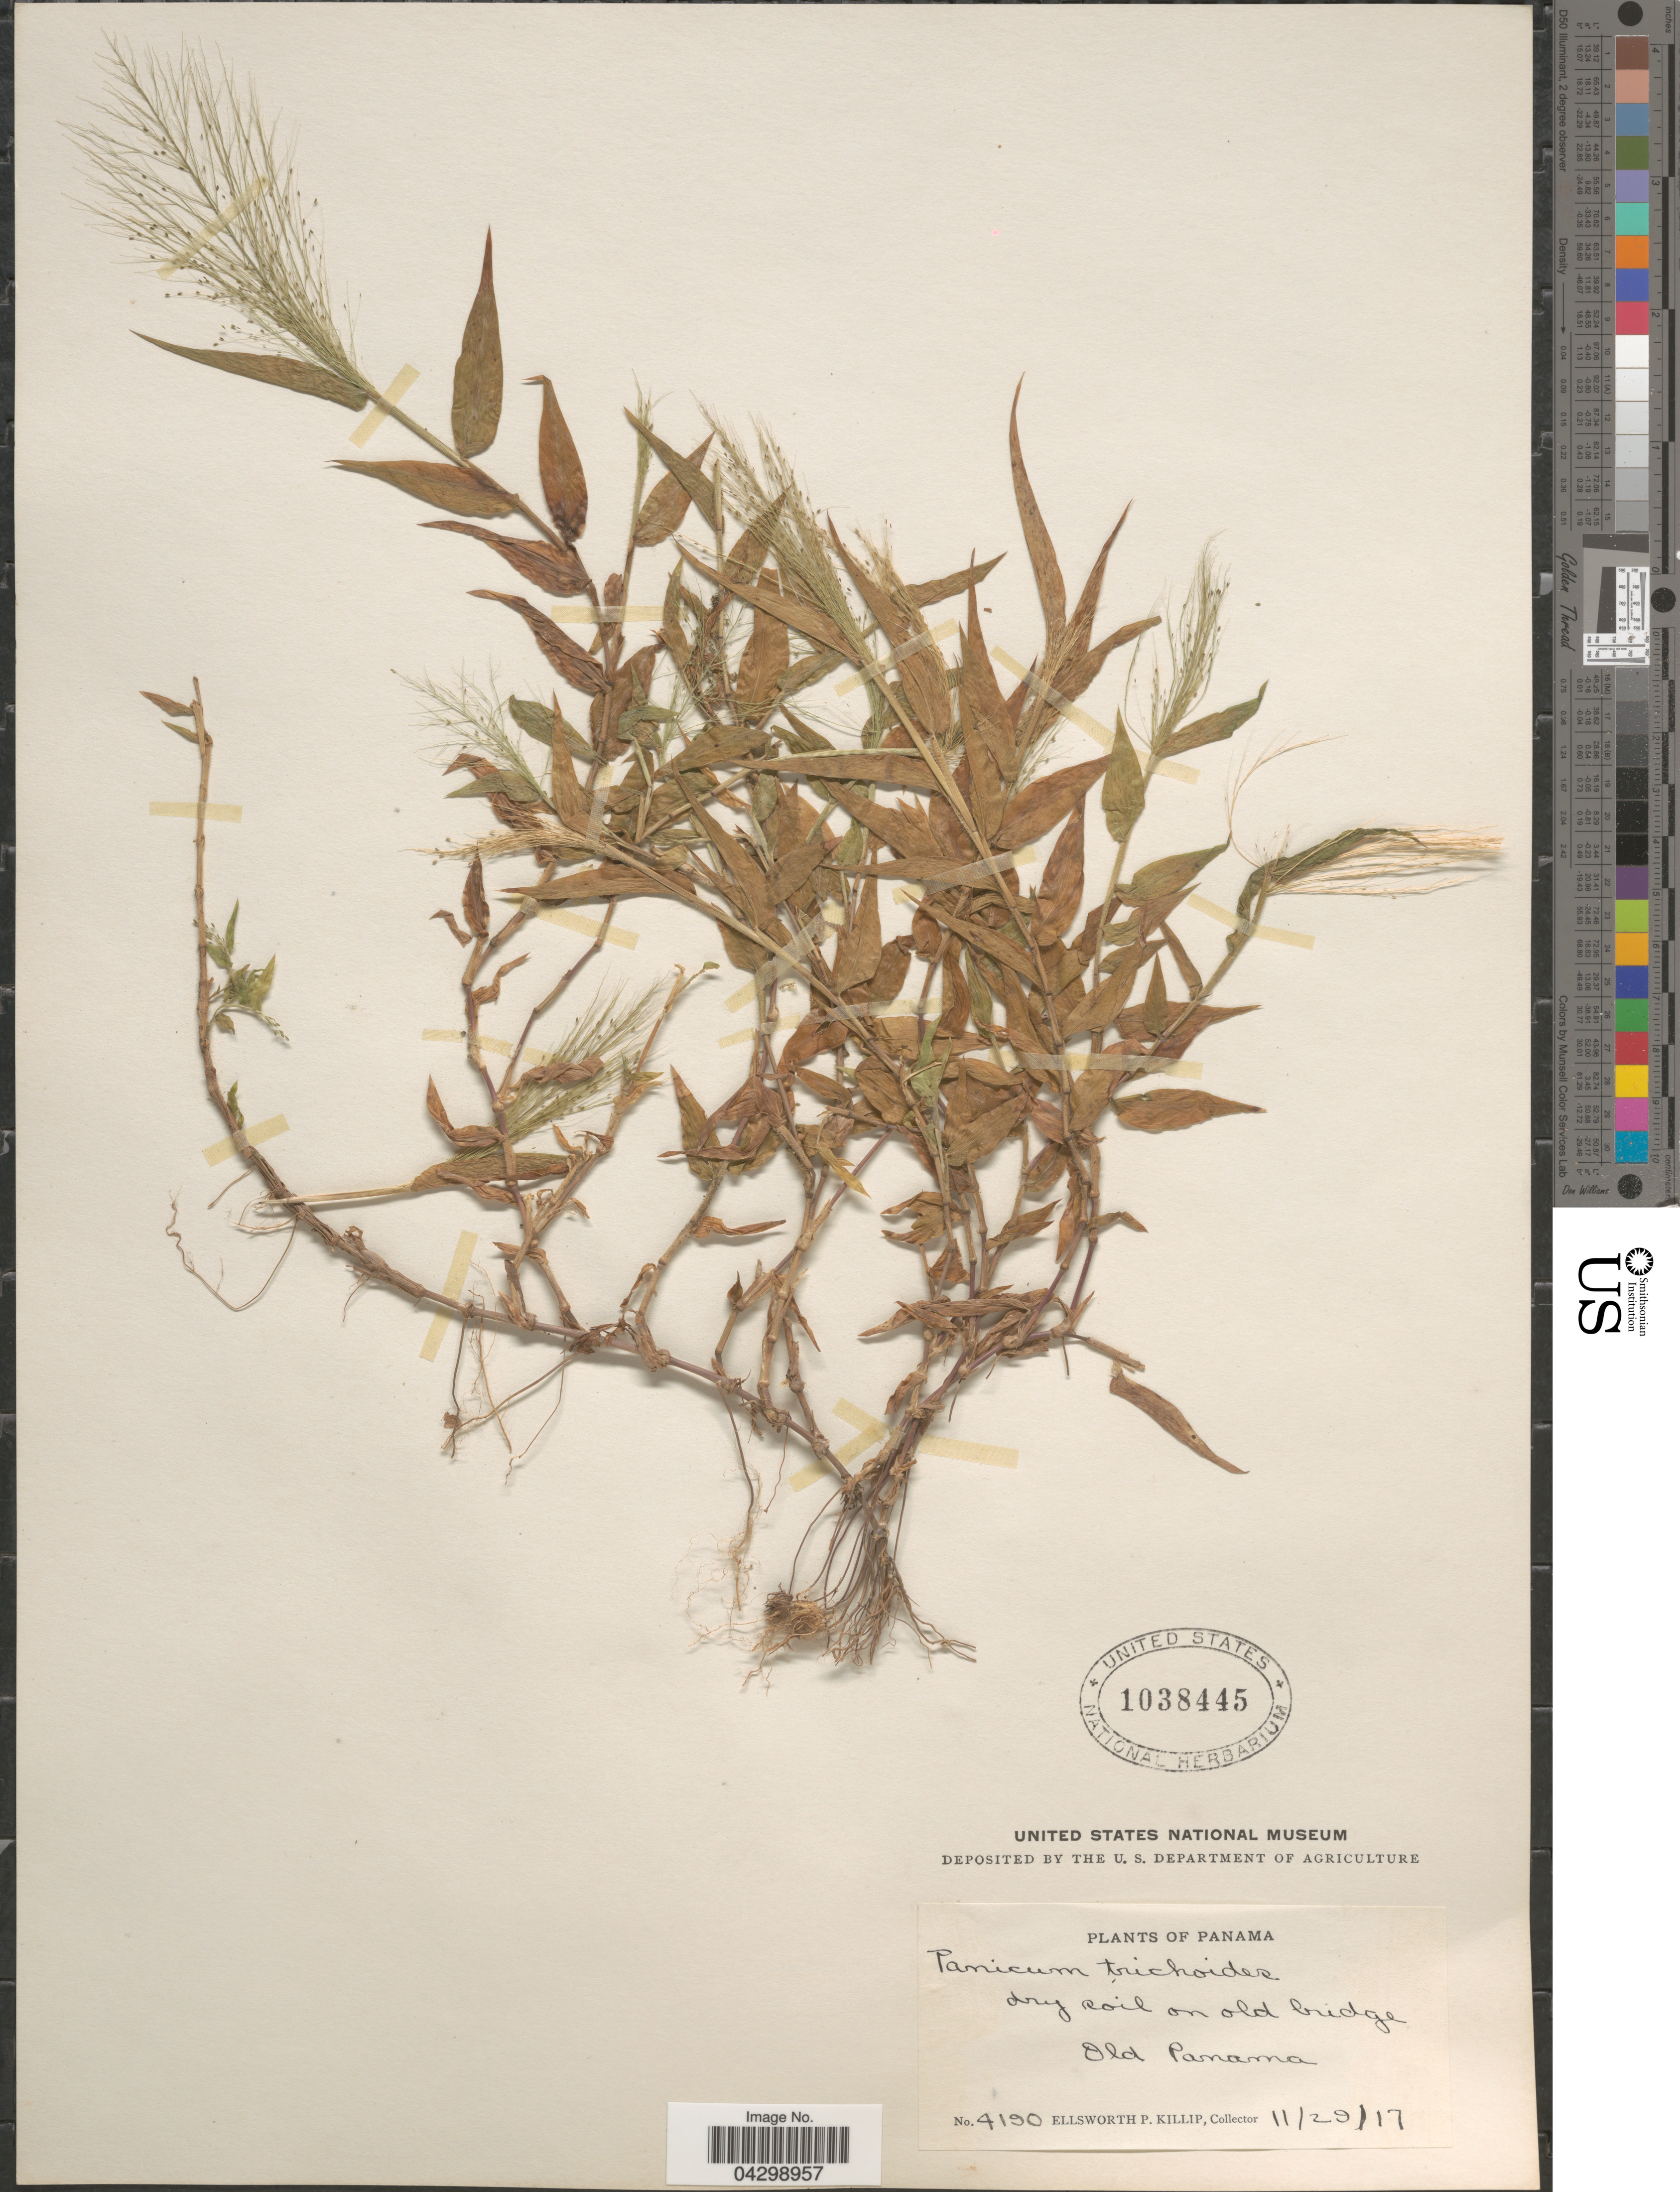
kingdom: Plantae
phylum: Tracheophyta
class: Liliopsida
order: Poales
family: Poaceae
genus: Panicum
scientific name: Panicum trichoides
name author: Sw.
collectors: E. P. Killip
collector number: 4190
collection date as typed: Transcribed d/m/y: 29/11/17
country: Panama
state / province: Panamá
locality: Dry soil on old bridge. Old Panama.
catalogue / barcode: US 1038445